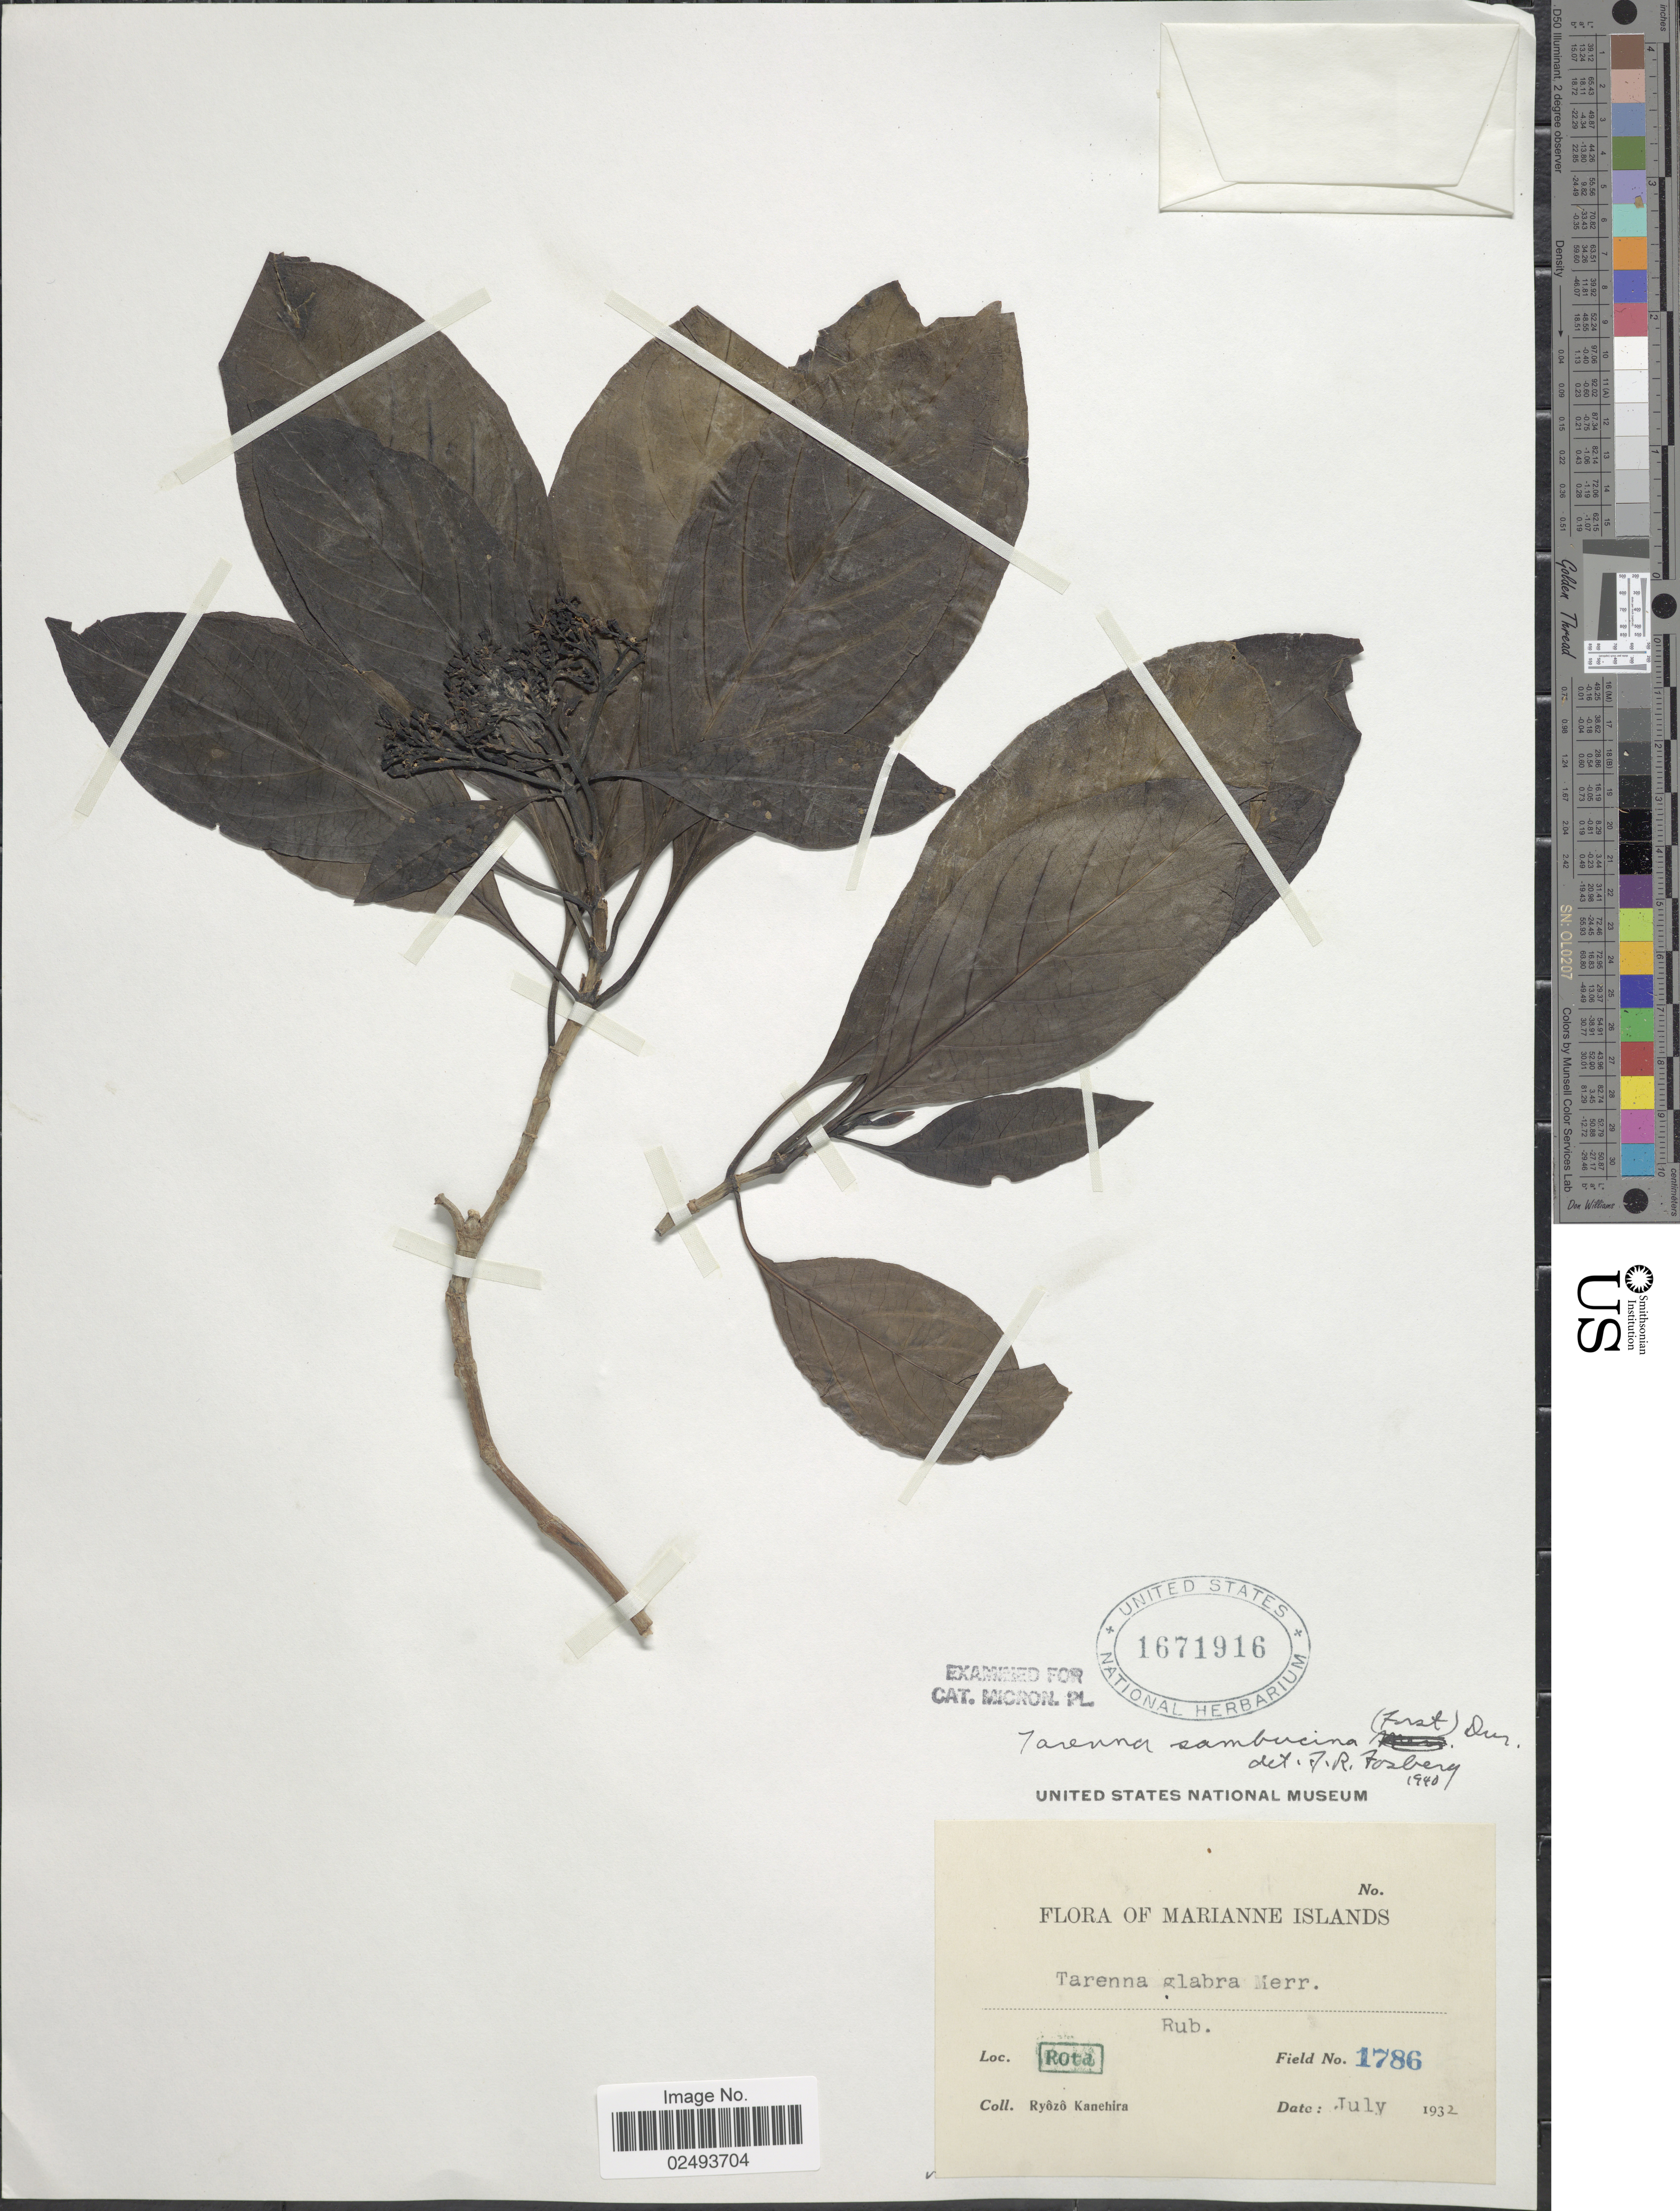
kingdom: Plantae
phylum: Tracheophyta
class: Magnoliopsida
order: Gentianales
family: Rubiaceae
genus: Tarenna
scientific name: Tarenna sambucina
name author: (G. Forst.) Drake ex Durand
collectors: R. Kanehira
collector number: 1786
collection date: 1932-07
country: Northern Mariana Islands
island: Rota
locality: Rota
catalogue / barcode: US 1671916